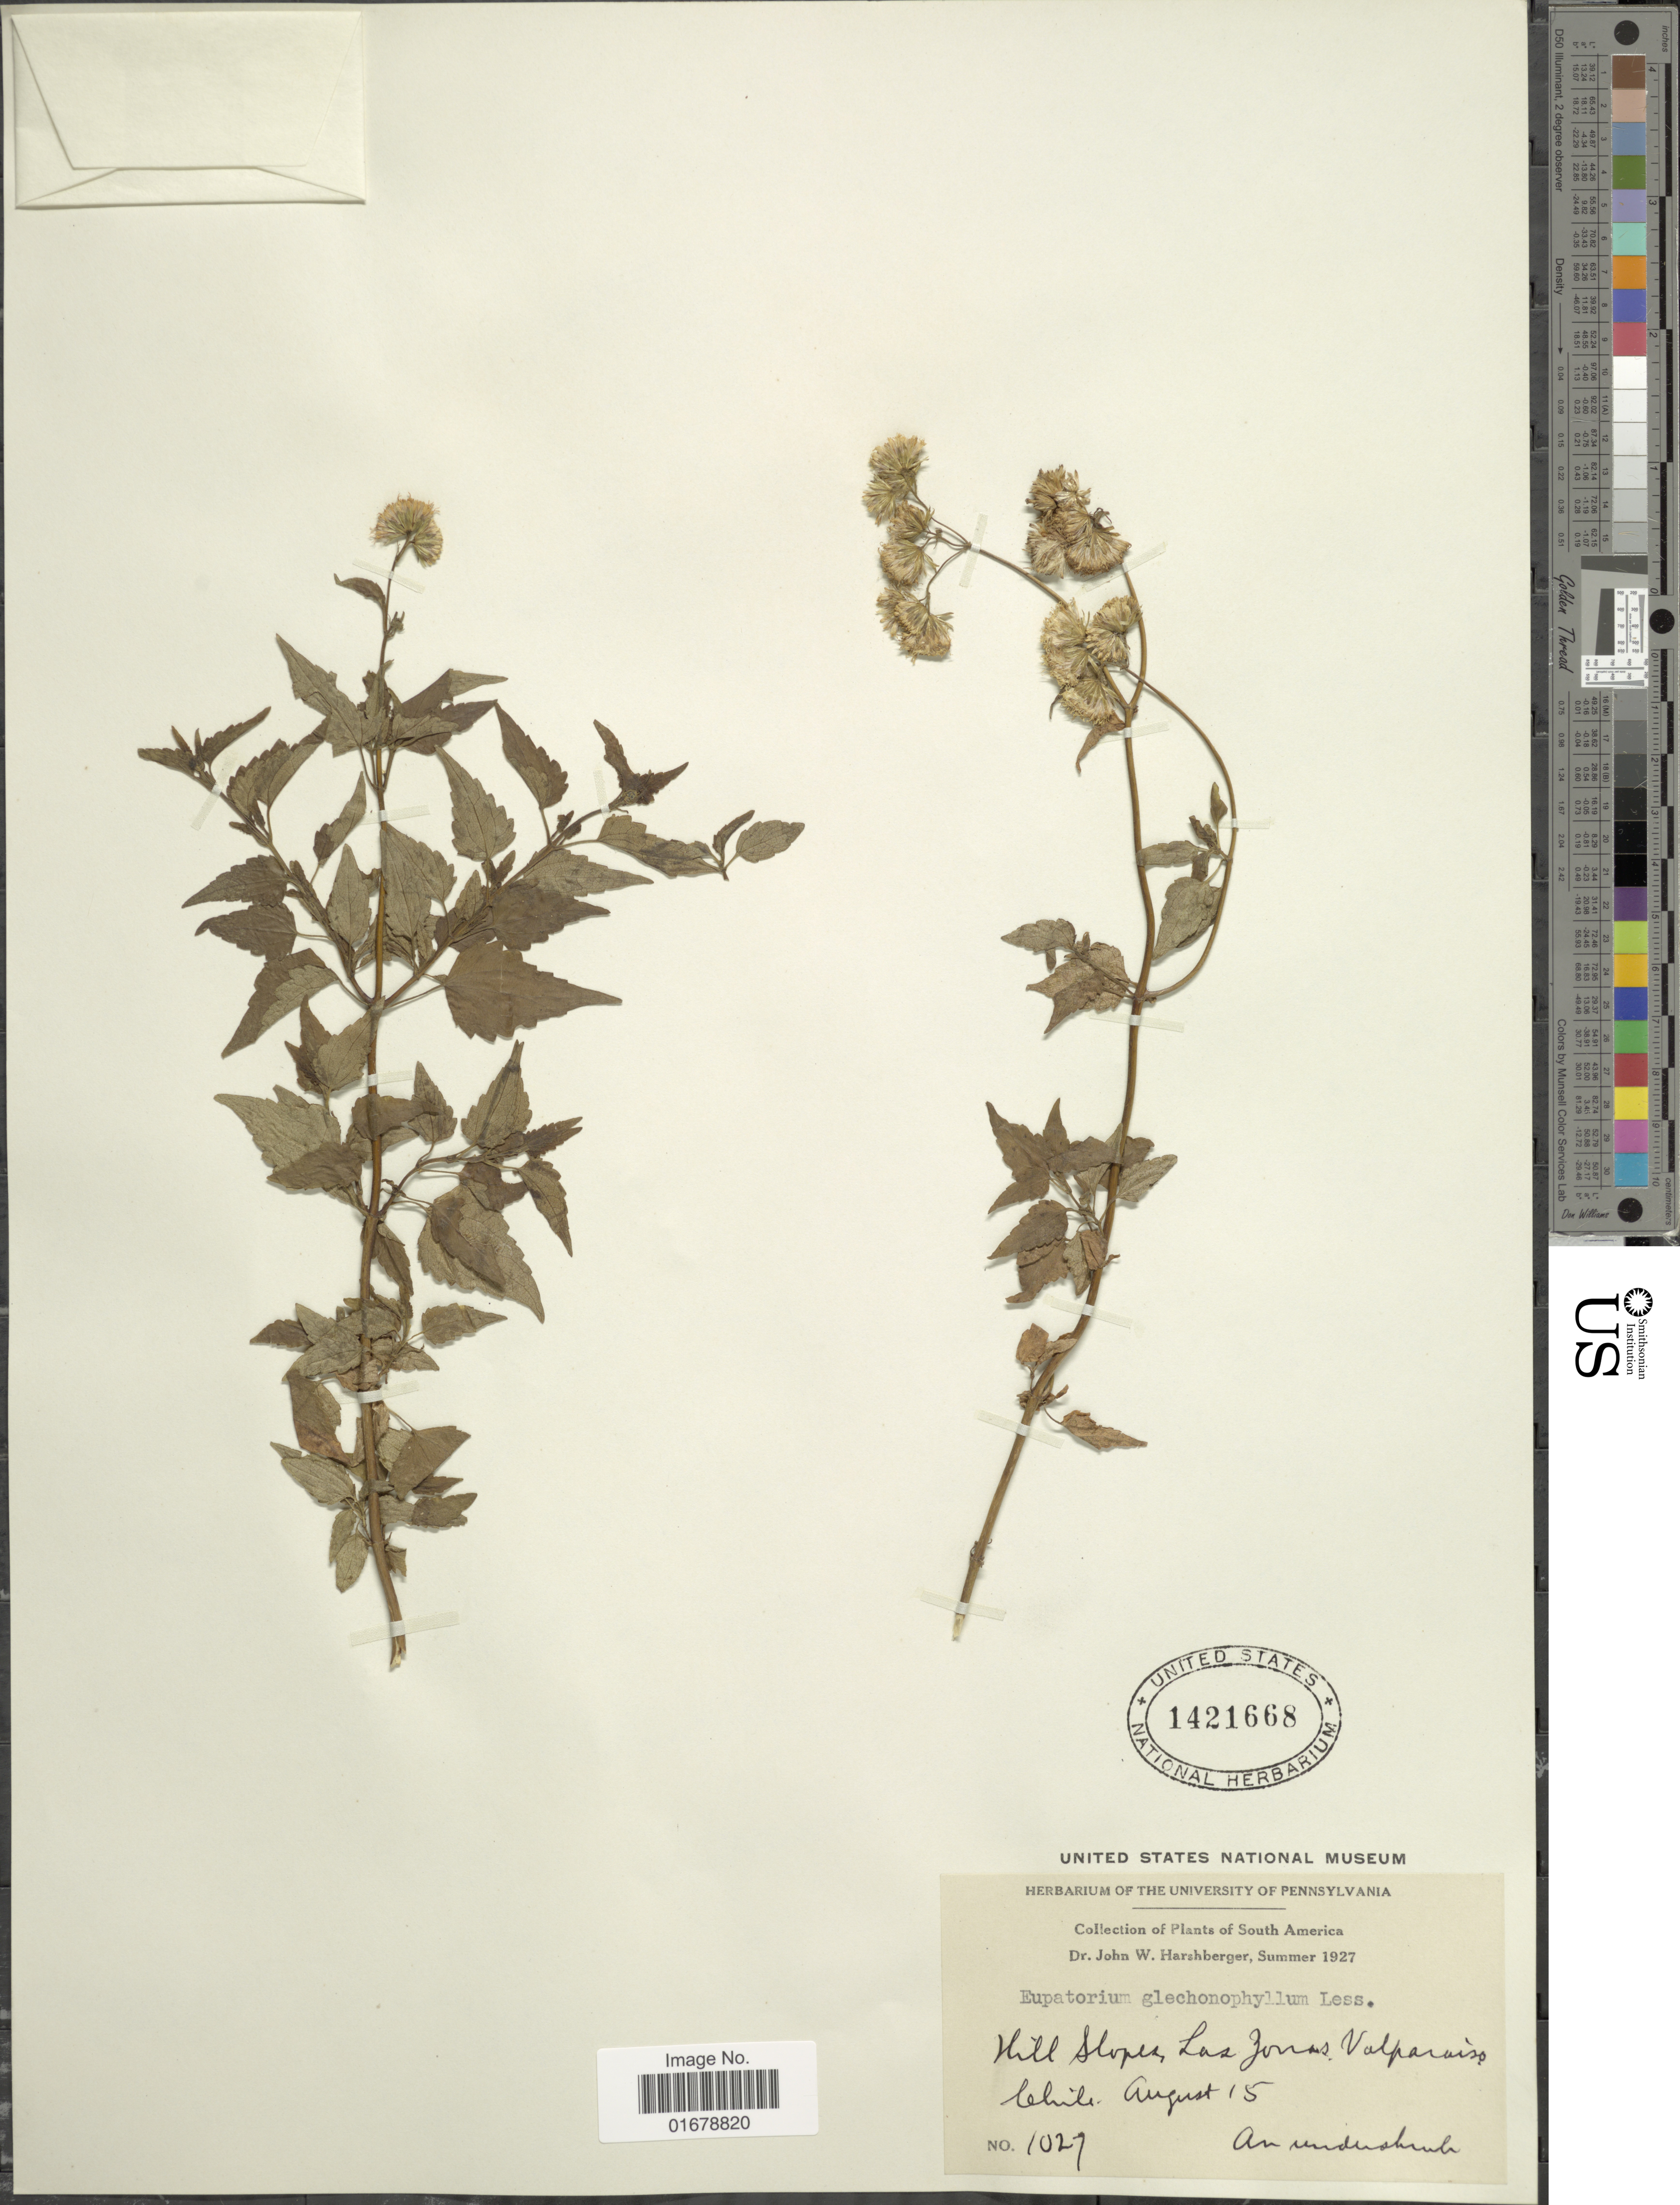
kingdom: Plantae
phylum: Tracheophyta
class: Magnoliopsida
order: Asterales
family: Asteraceae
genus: Ageratina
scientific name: Ageratina glechonophylla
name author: (Less.) R.M. King & H. Rob.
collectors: J. W. Harshberger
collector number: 1027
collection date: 1927-08-15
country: Chile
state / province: Valparaíso (V)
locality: Hill slopes, Las Jonas Valparaiso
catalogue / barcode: US 1421668